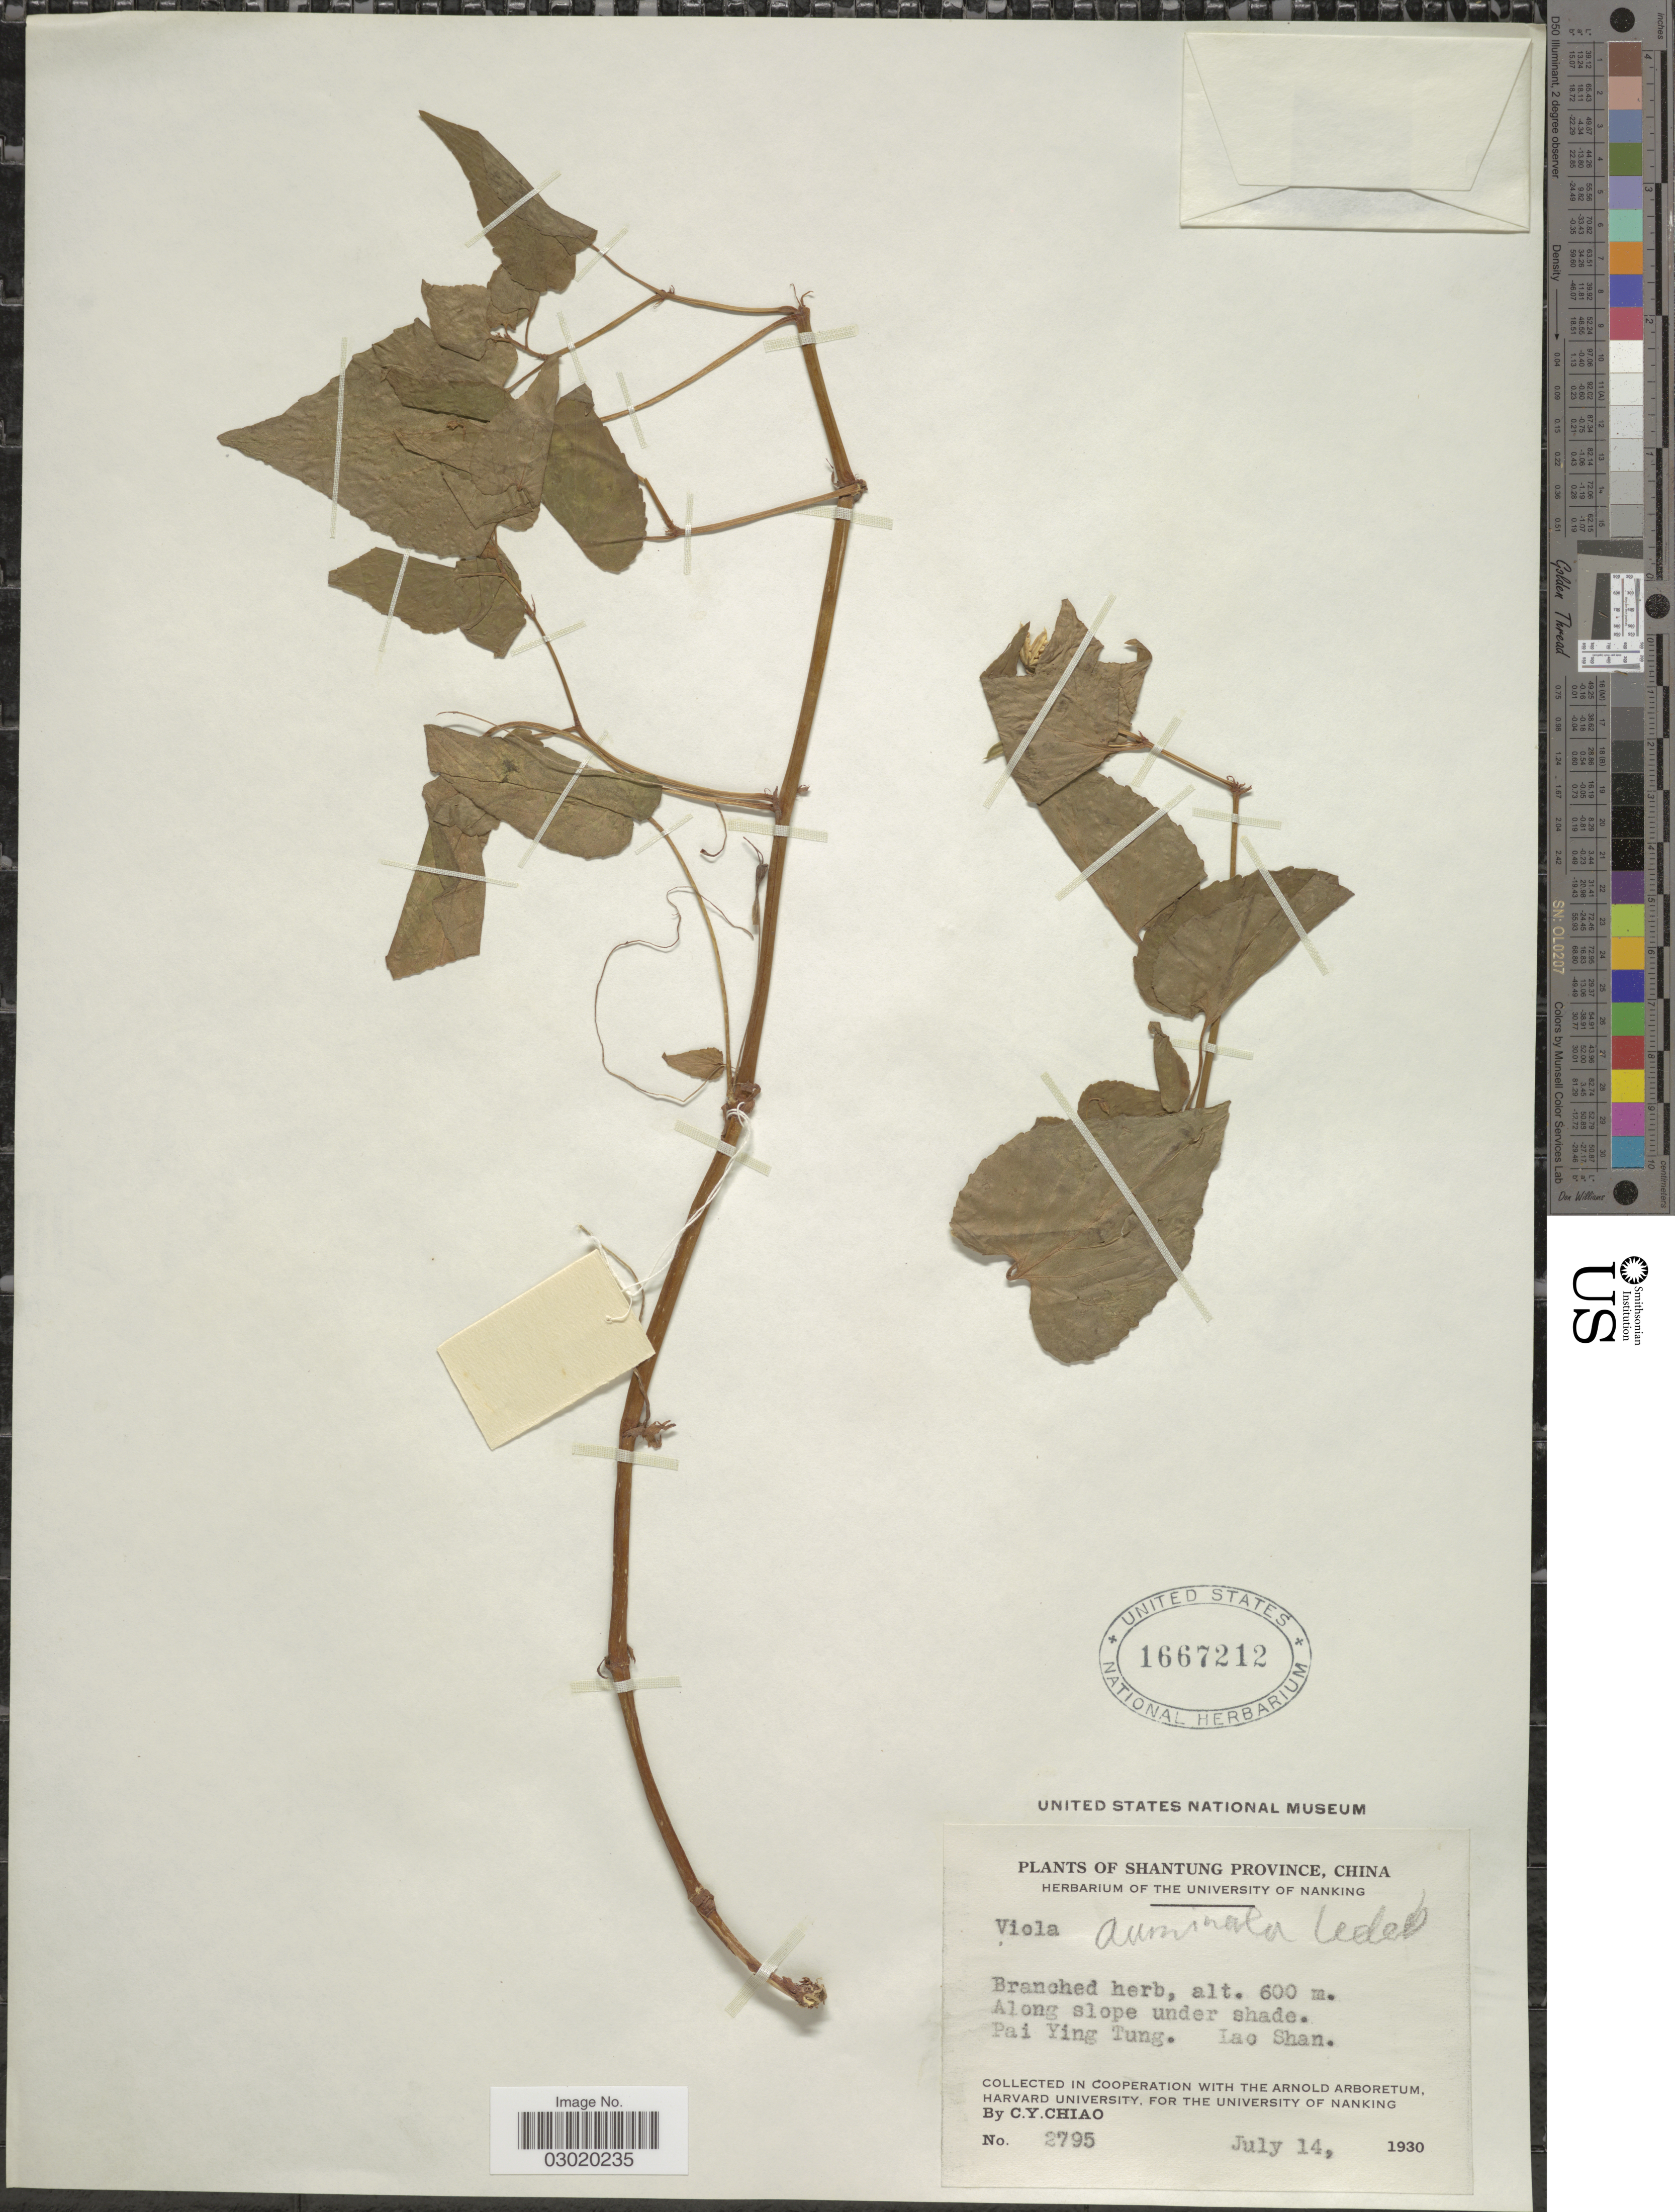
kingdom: Plantae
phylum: Tracheophyta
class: Magnoliopsida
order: Malpighiales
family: Violaceae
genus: Viola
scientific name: Viola sp.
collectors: C. Y. Chiao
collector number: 2795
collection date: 1930-07-14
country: China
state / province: Shandong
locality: Shantung Province, China, Along slope under shade, Pai Ying Tung, Lao Shan.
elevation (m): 600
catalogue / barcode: US 1667212